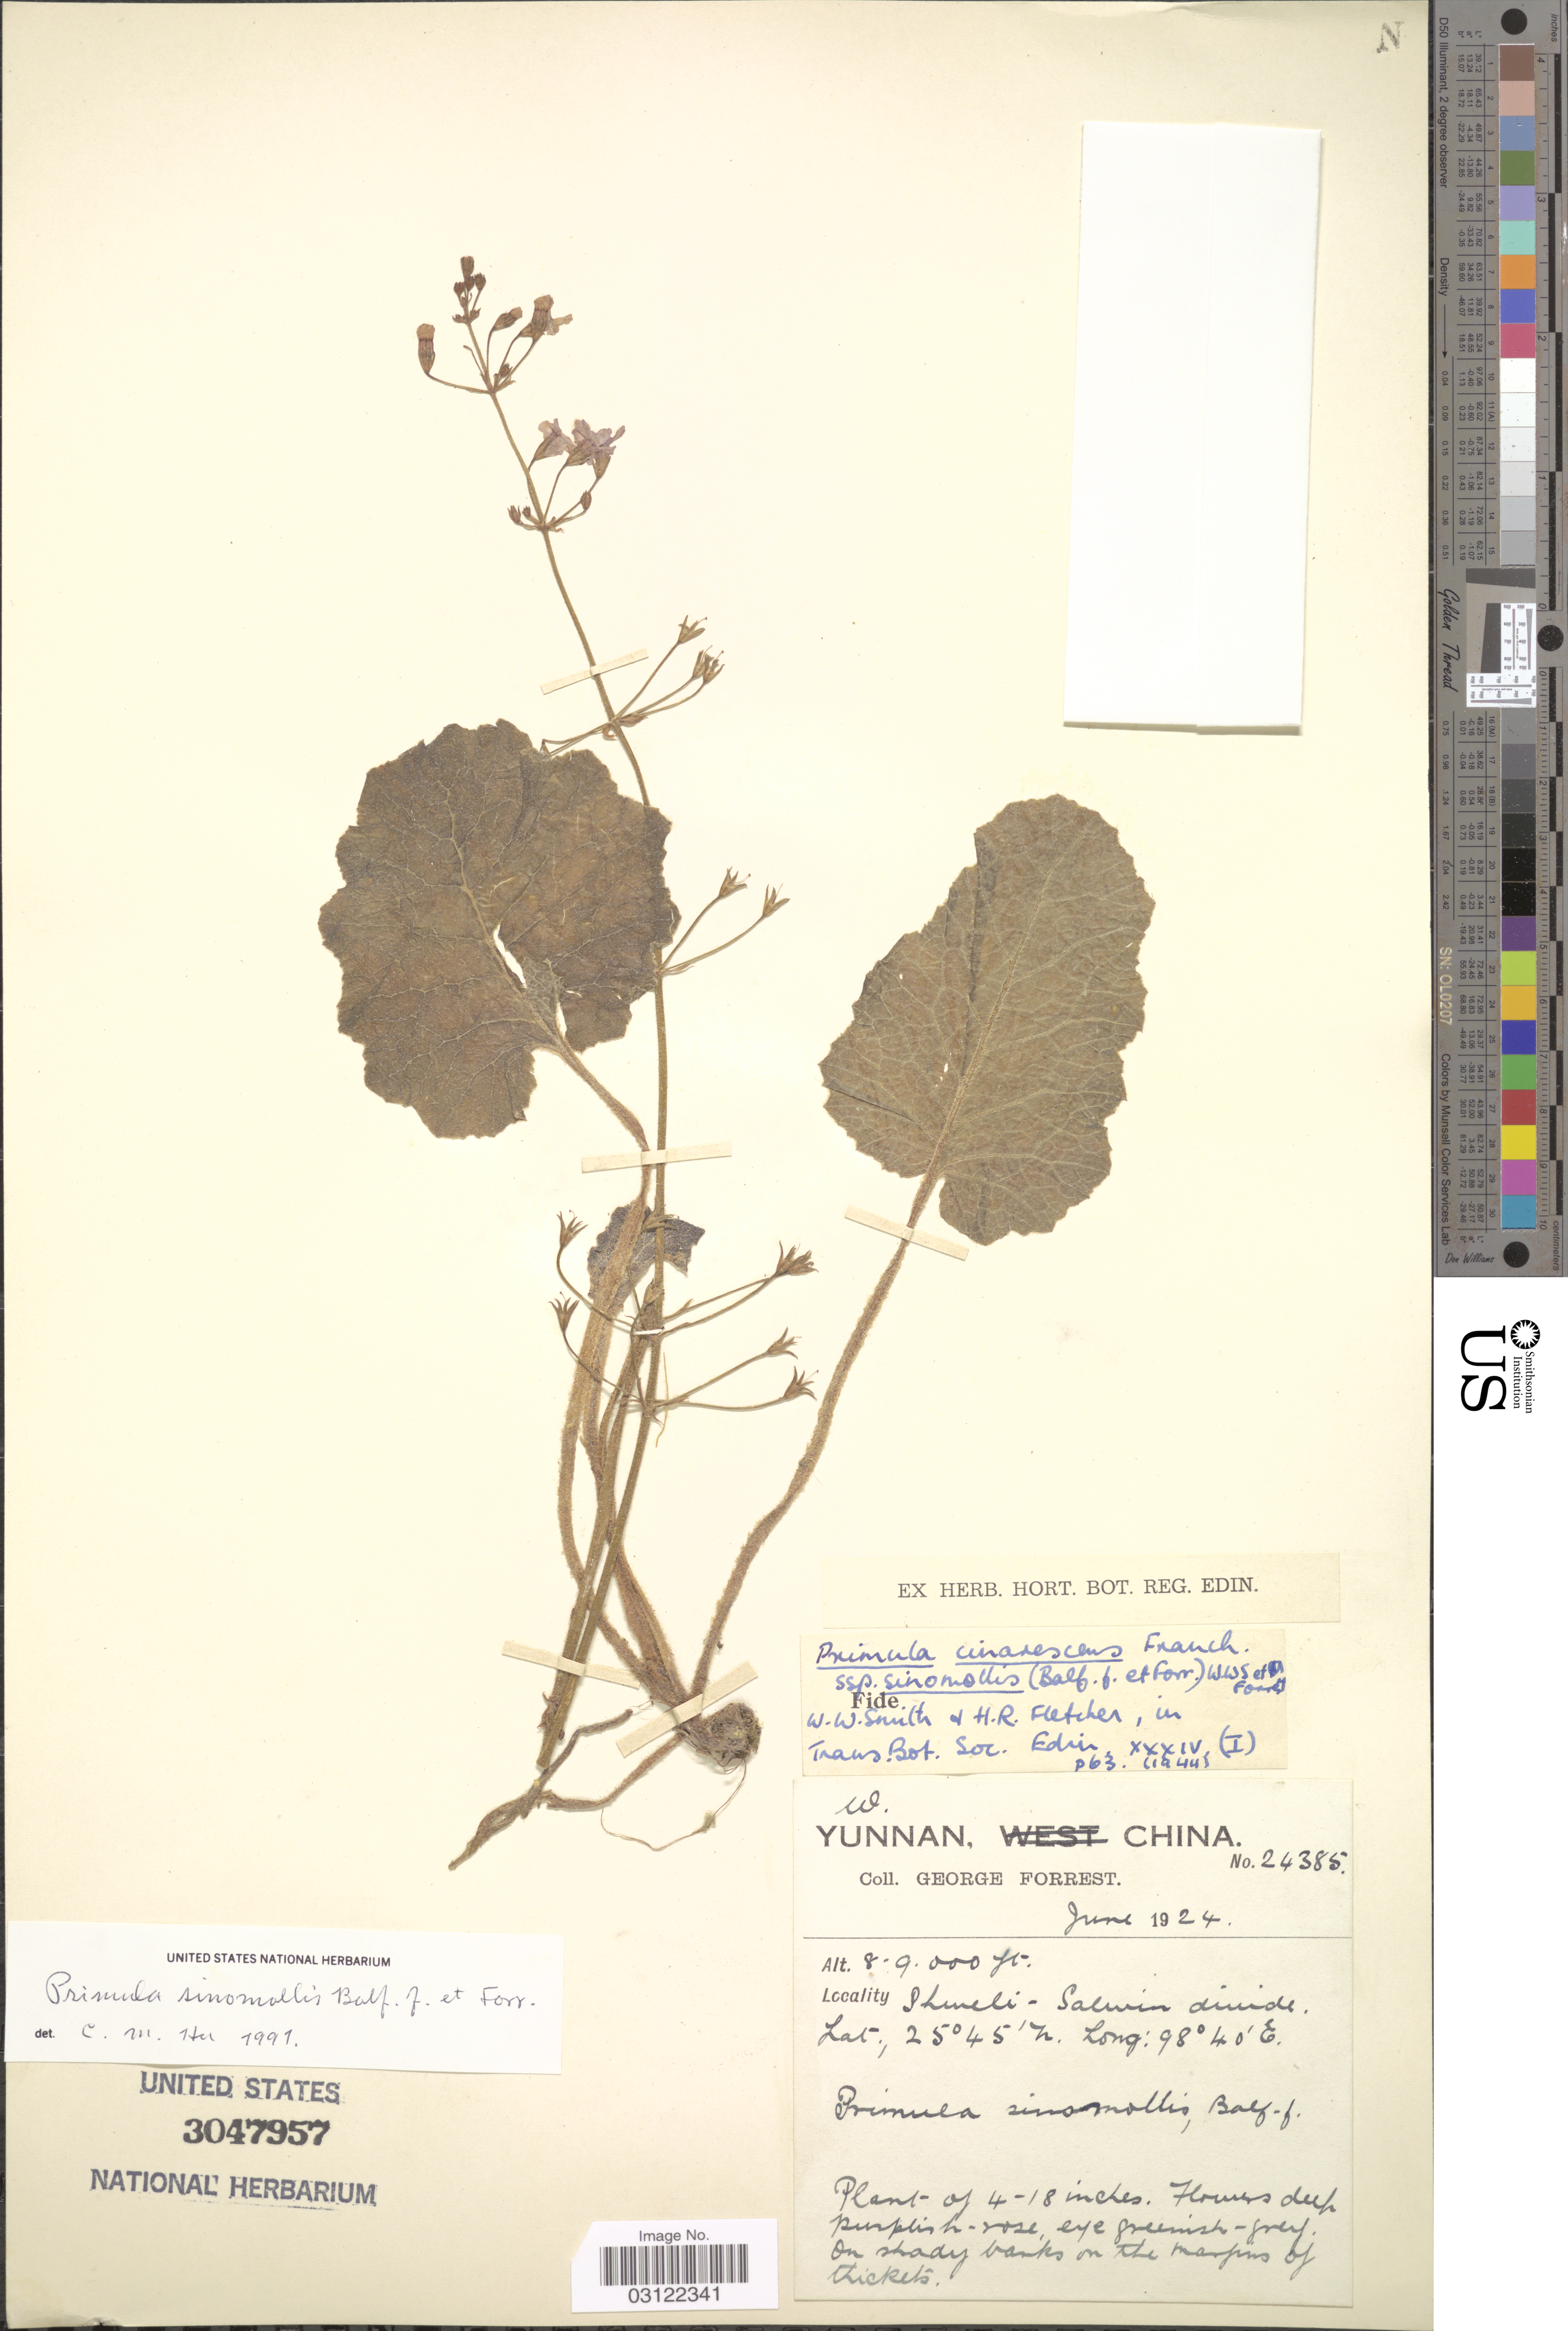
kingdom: Plantae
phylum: Tracheophyta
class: Magnoliopsida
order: Ericales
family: Primulaceae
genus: Primula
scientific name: Primula sinomollis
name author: Balf. f. & Forrest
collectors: G. Forrest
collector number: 24385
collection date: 1924-06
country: China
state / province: Yunnan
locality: W. Yunnan. Shweli-Salwin divide.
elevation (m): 2438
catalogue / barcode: US 3047957